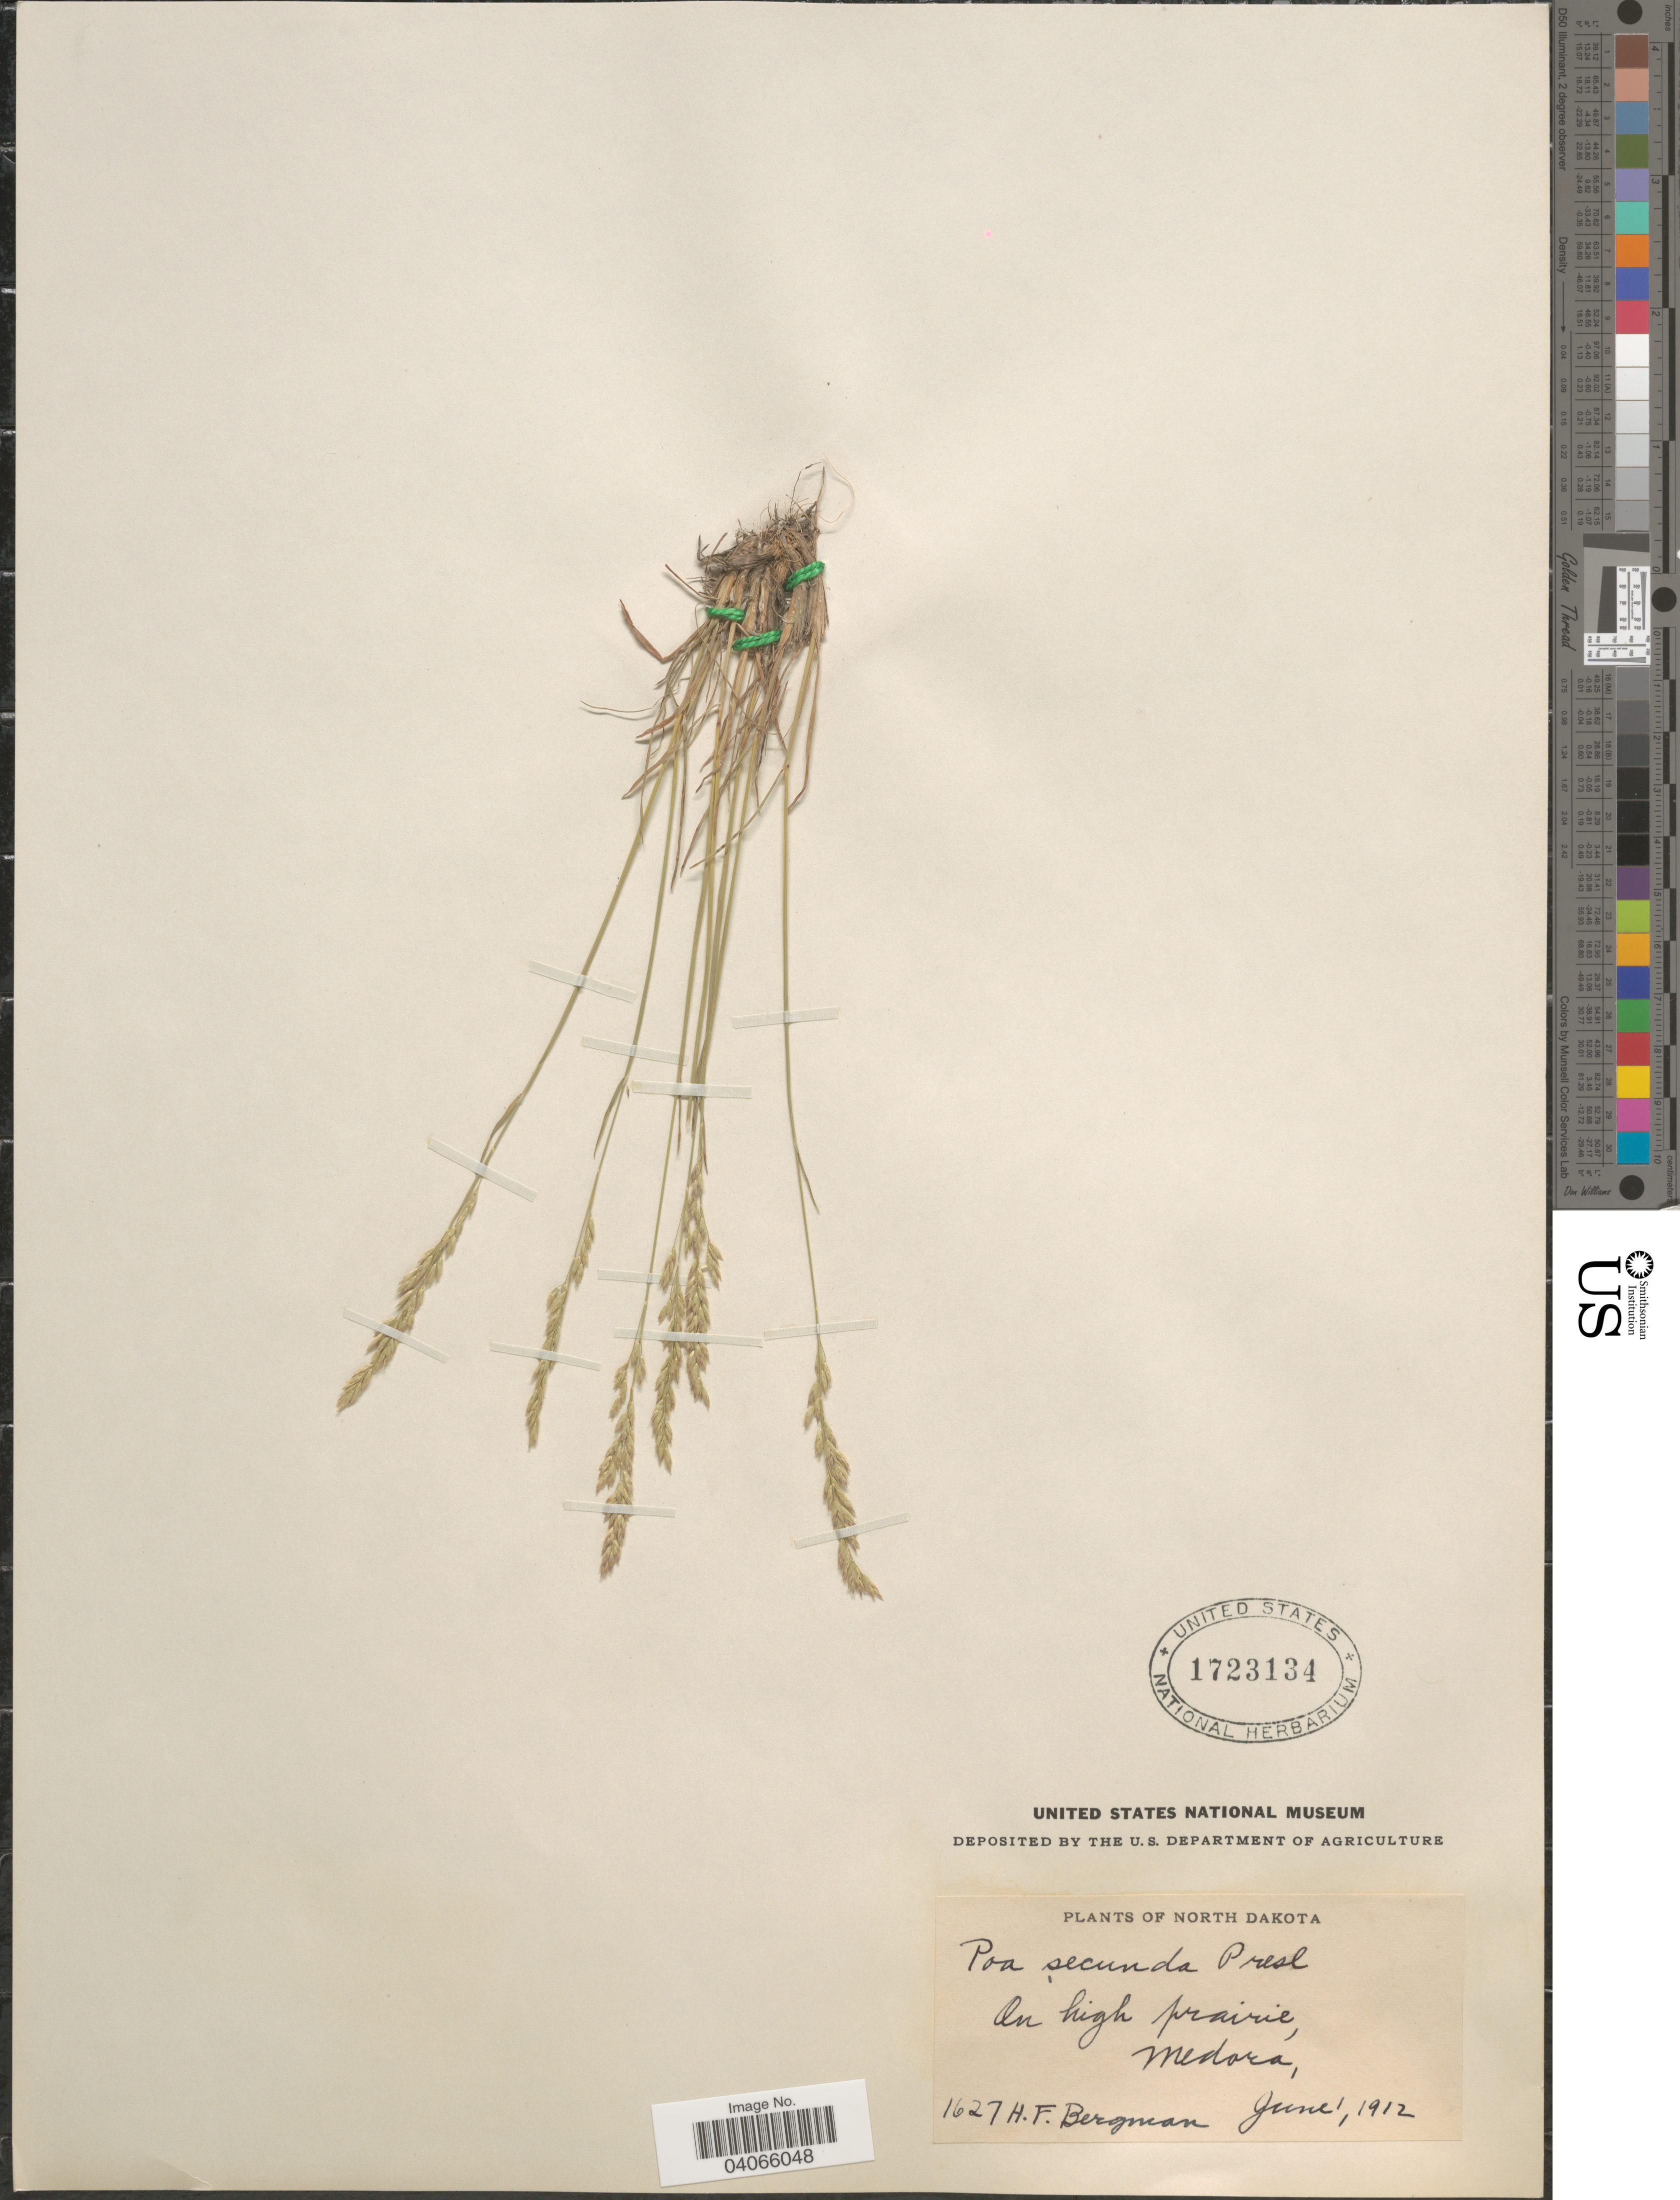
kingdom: Plantae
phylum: Tracheophyta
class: Liliopsida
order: Poales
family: Poaceae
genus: Poa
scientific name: Poa secunda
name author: J. Presl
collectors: H. Bergman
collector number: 1627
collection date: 1912-06-01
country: United States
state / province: North Dakota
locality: Medora.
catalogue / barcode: US 1723134